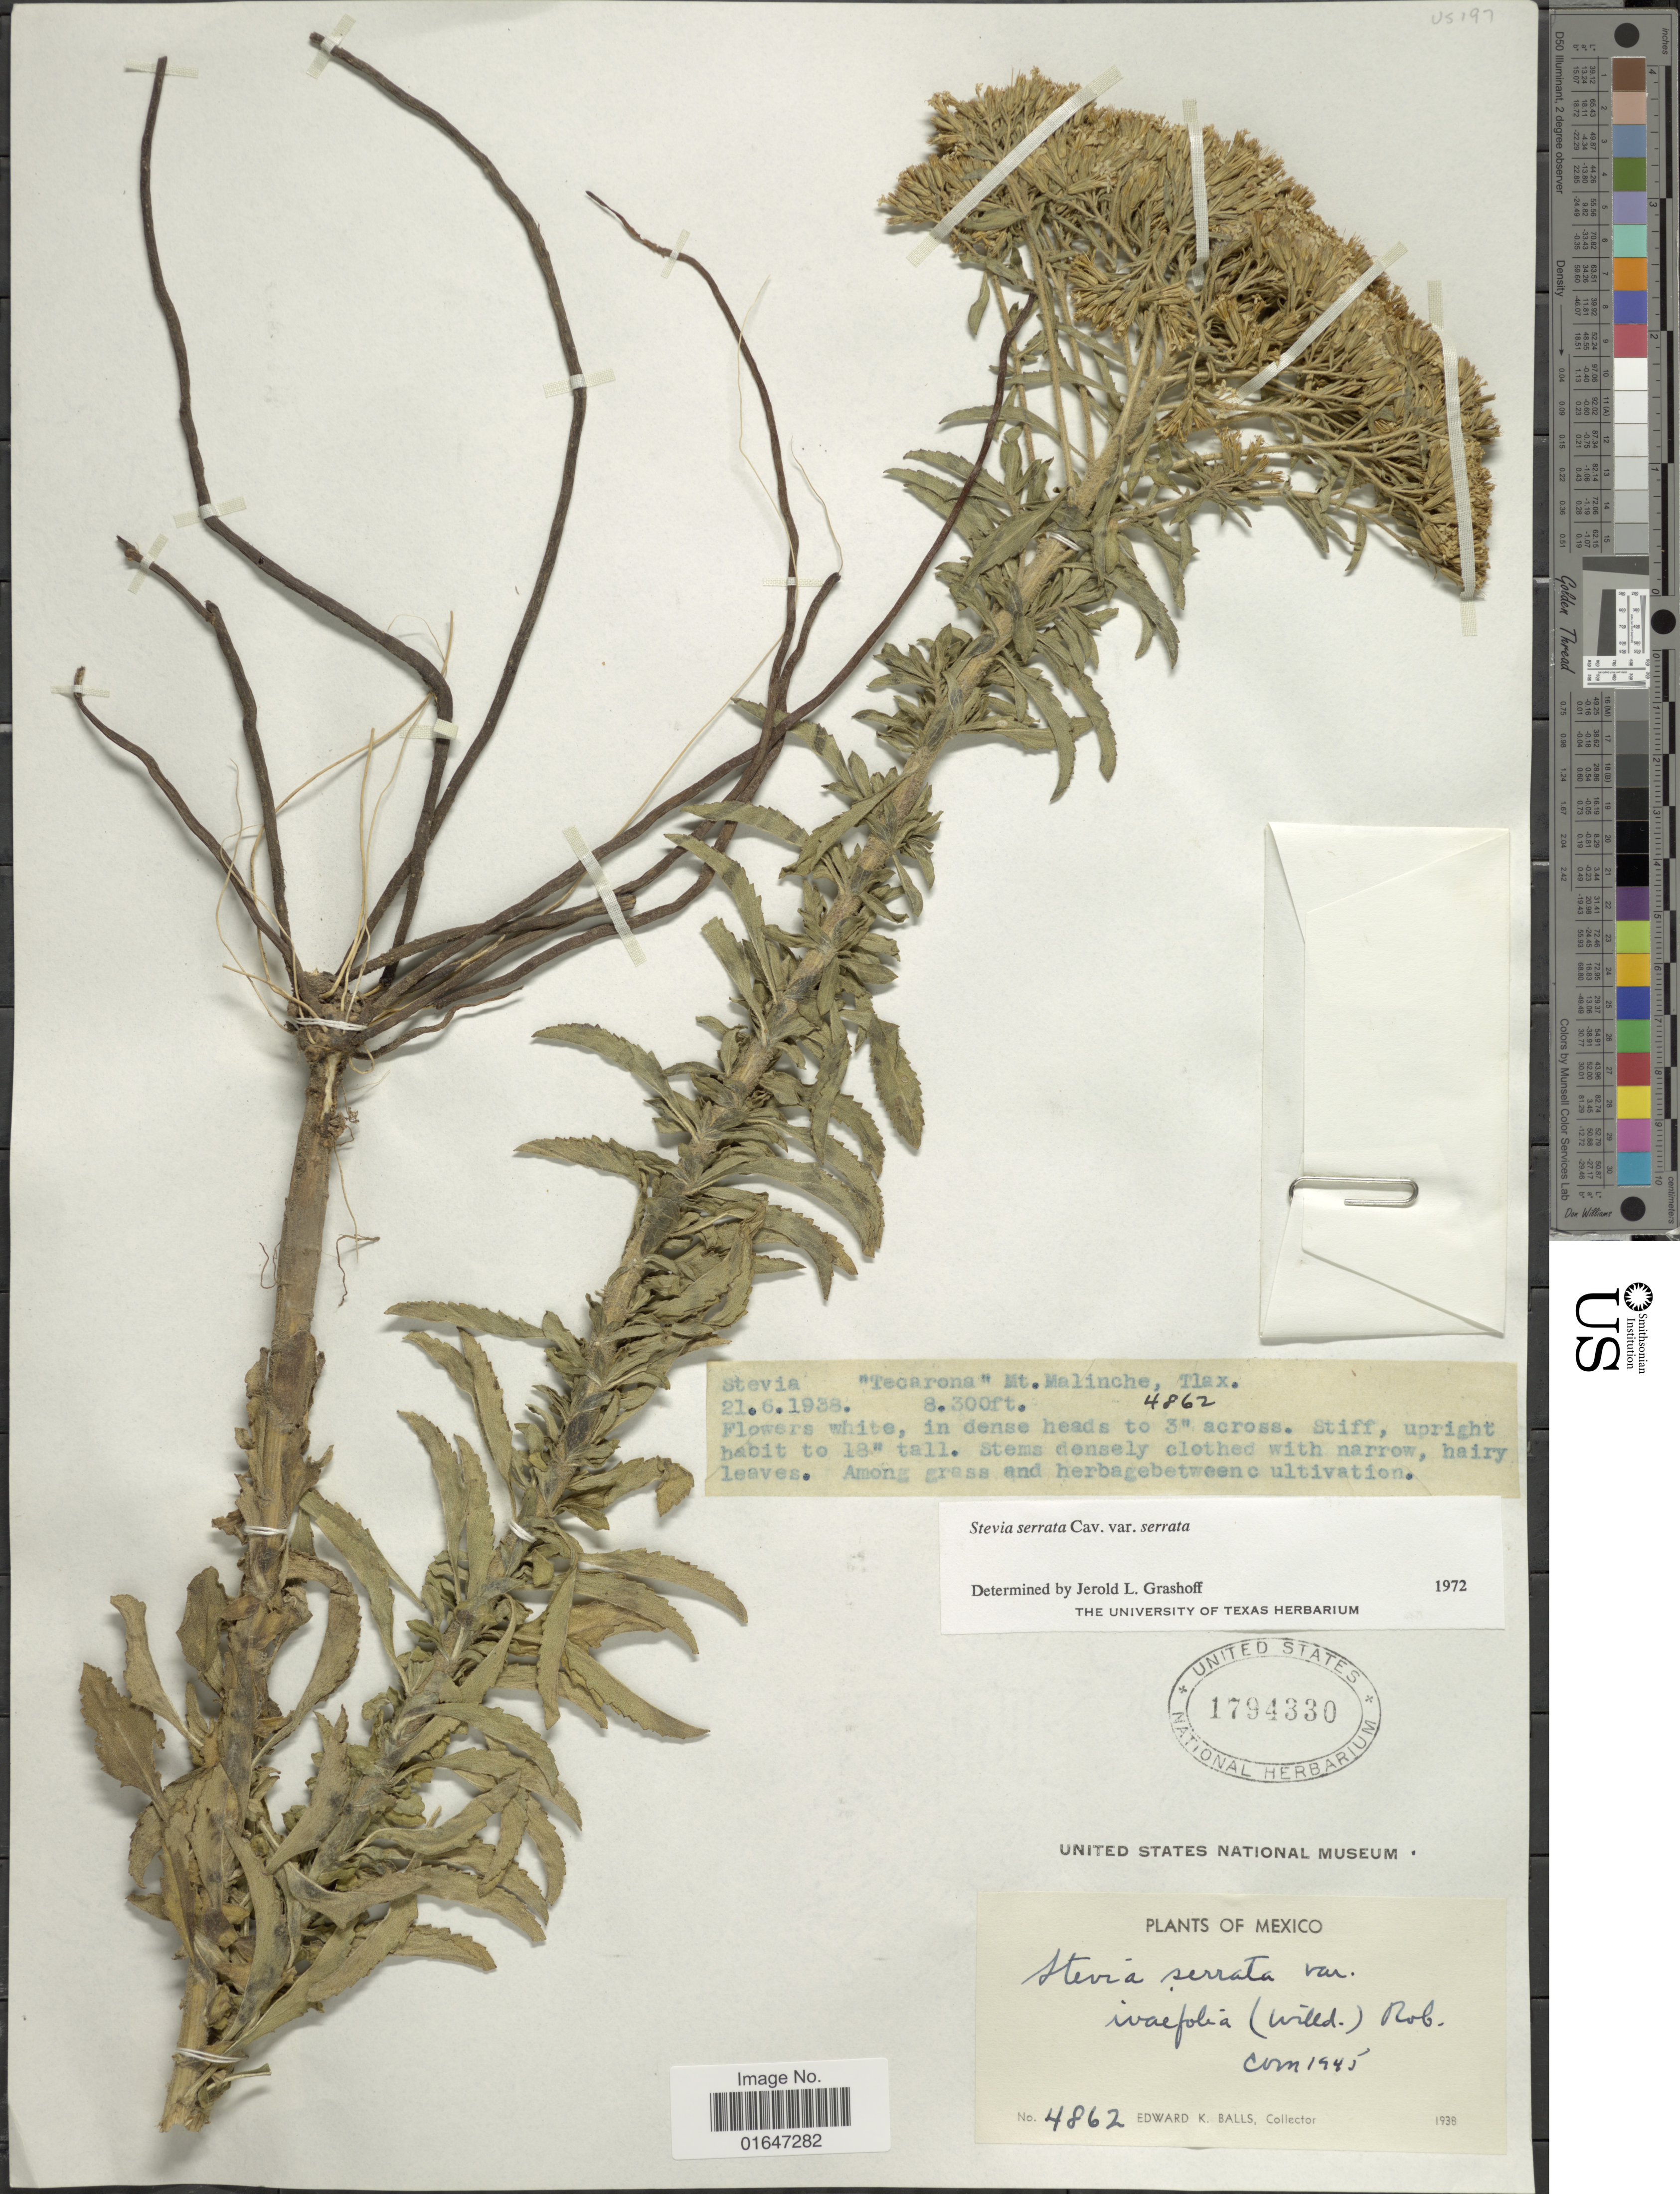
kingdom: Plantae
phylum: Tracheophyta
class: Magnoliopsida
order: Asterales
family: Asteraceae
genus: Stevia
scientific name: Stevia serrata var. serrata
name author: Cav.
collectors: E. K. Balls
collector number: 4862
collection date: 1938-06-21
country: Mexico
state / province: Tlaxcala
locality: Tecarona, Mt Malinche .Tlax.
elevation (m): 2530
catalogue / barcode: US 1794330